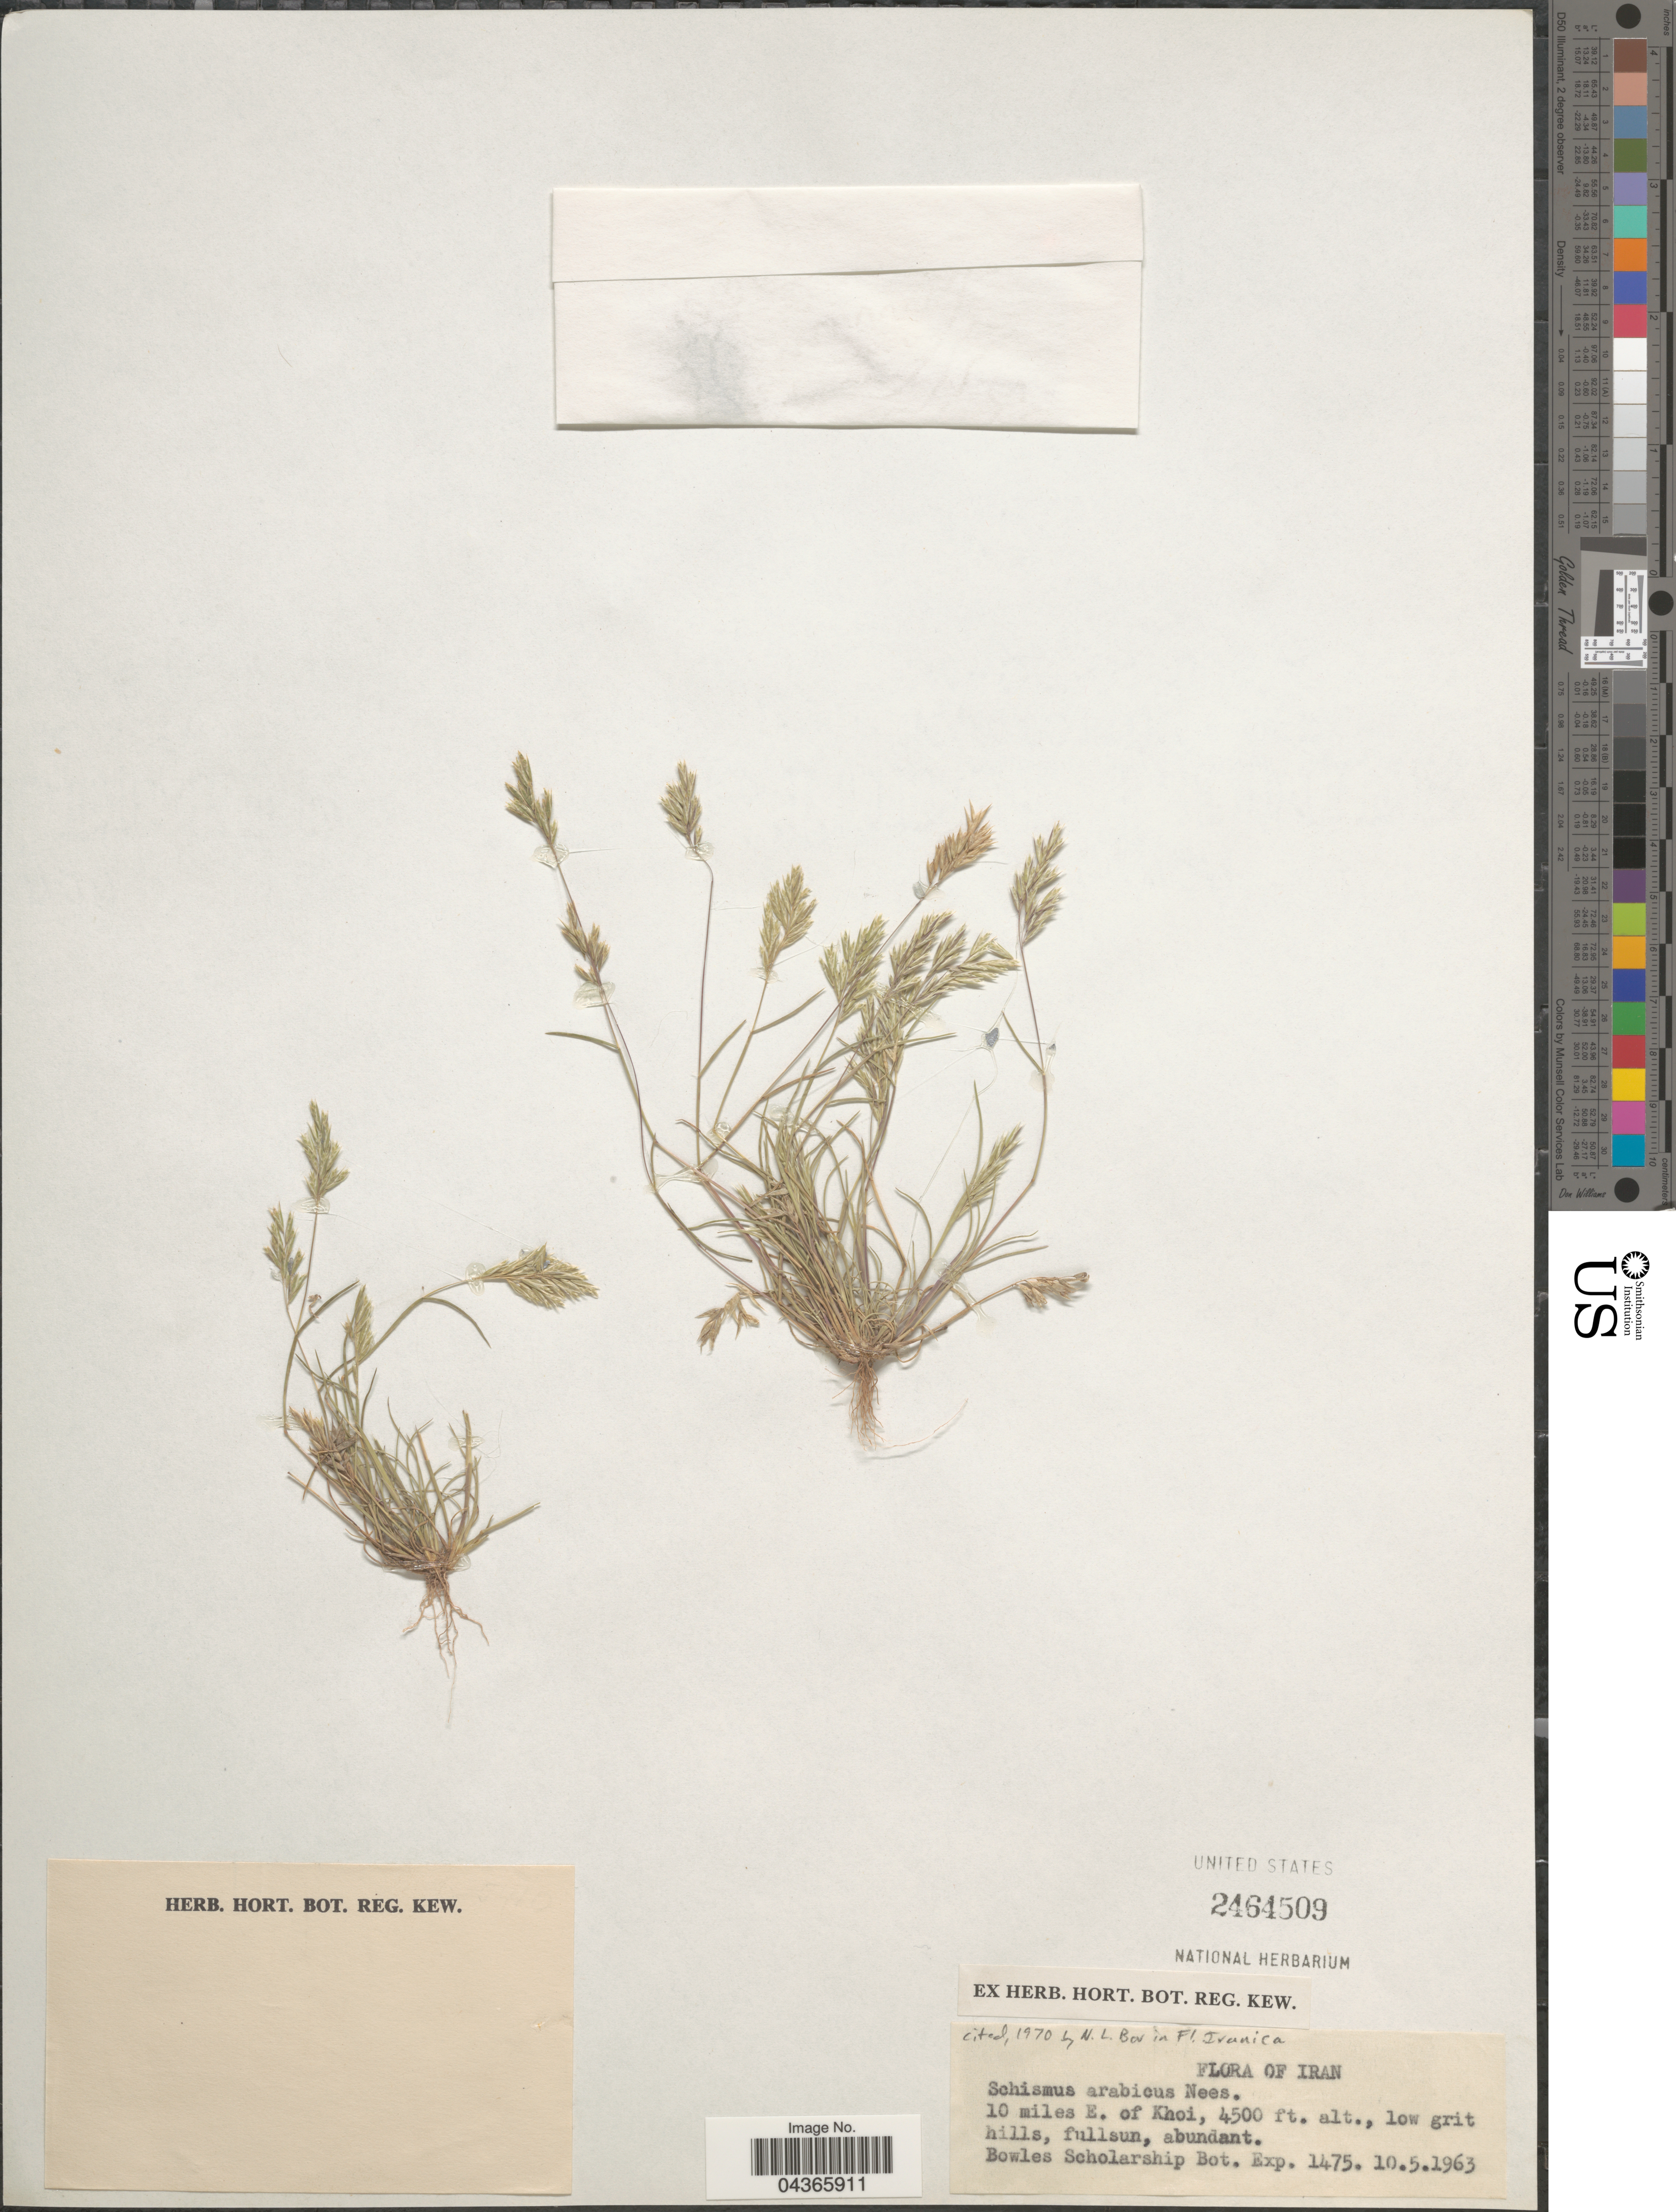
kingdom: Plantae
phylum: Tracheophyta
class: Liliopsida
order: Poales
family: Poaceae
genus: Schismus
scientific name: Schismus arabicus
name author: Nees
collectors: Bowles Scholarship Bot. Exped.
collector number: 1475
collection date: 1963-05-10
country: Iran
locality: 10 miles E. of Khoi.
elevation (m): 1372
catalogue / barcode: US 2464509